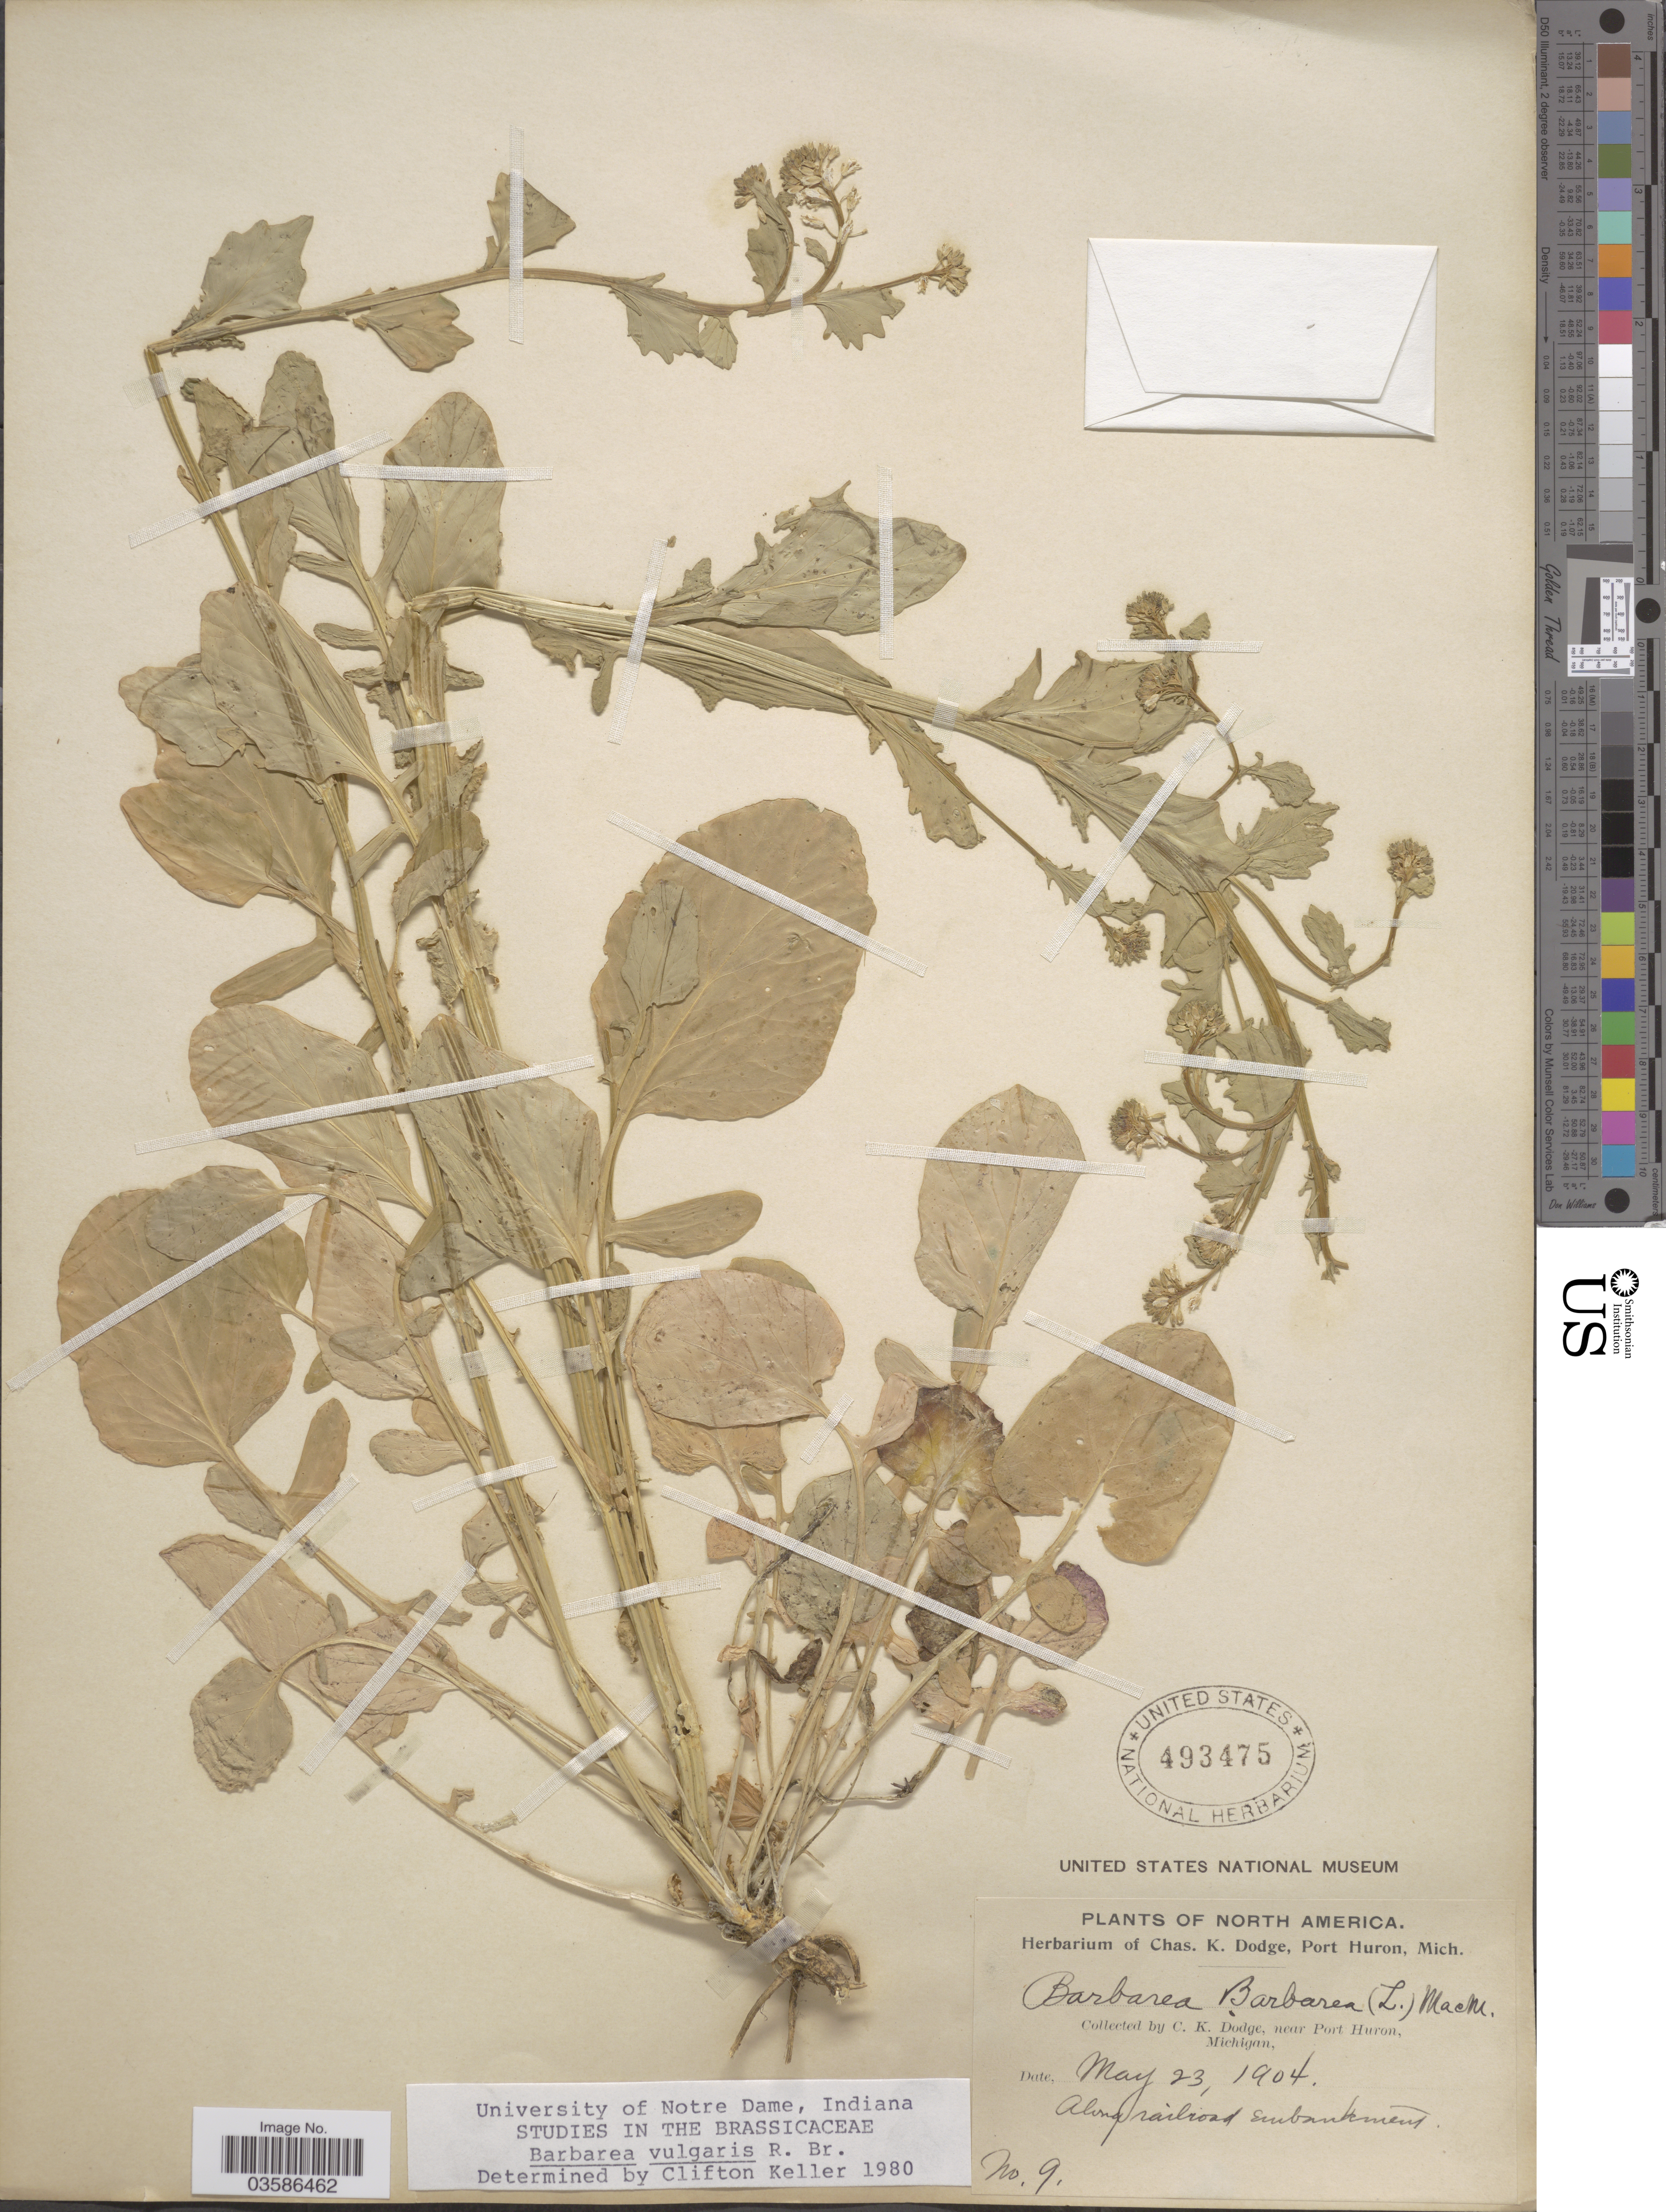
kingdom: Plantae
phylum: Tracheophyta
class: Magnoliopsida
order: Brassicales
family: Brassicaceae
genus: Barbarea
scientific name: Barbarea vulgaris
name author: W.T. Aiton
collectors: C. Dodge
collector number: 9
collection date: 1904-05-23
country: United States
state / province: Michigan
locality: Near Port Huron. Along railroad embankment.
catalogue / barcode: US 493475